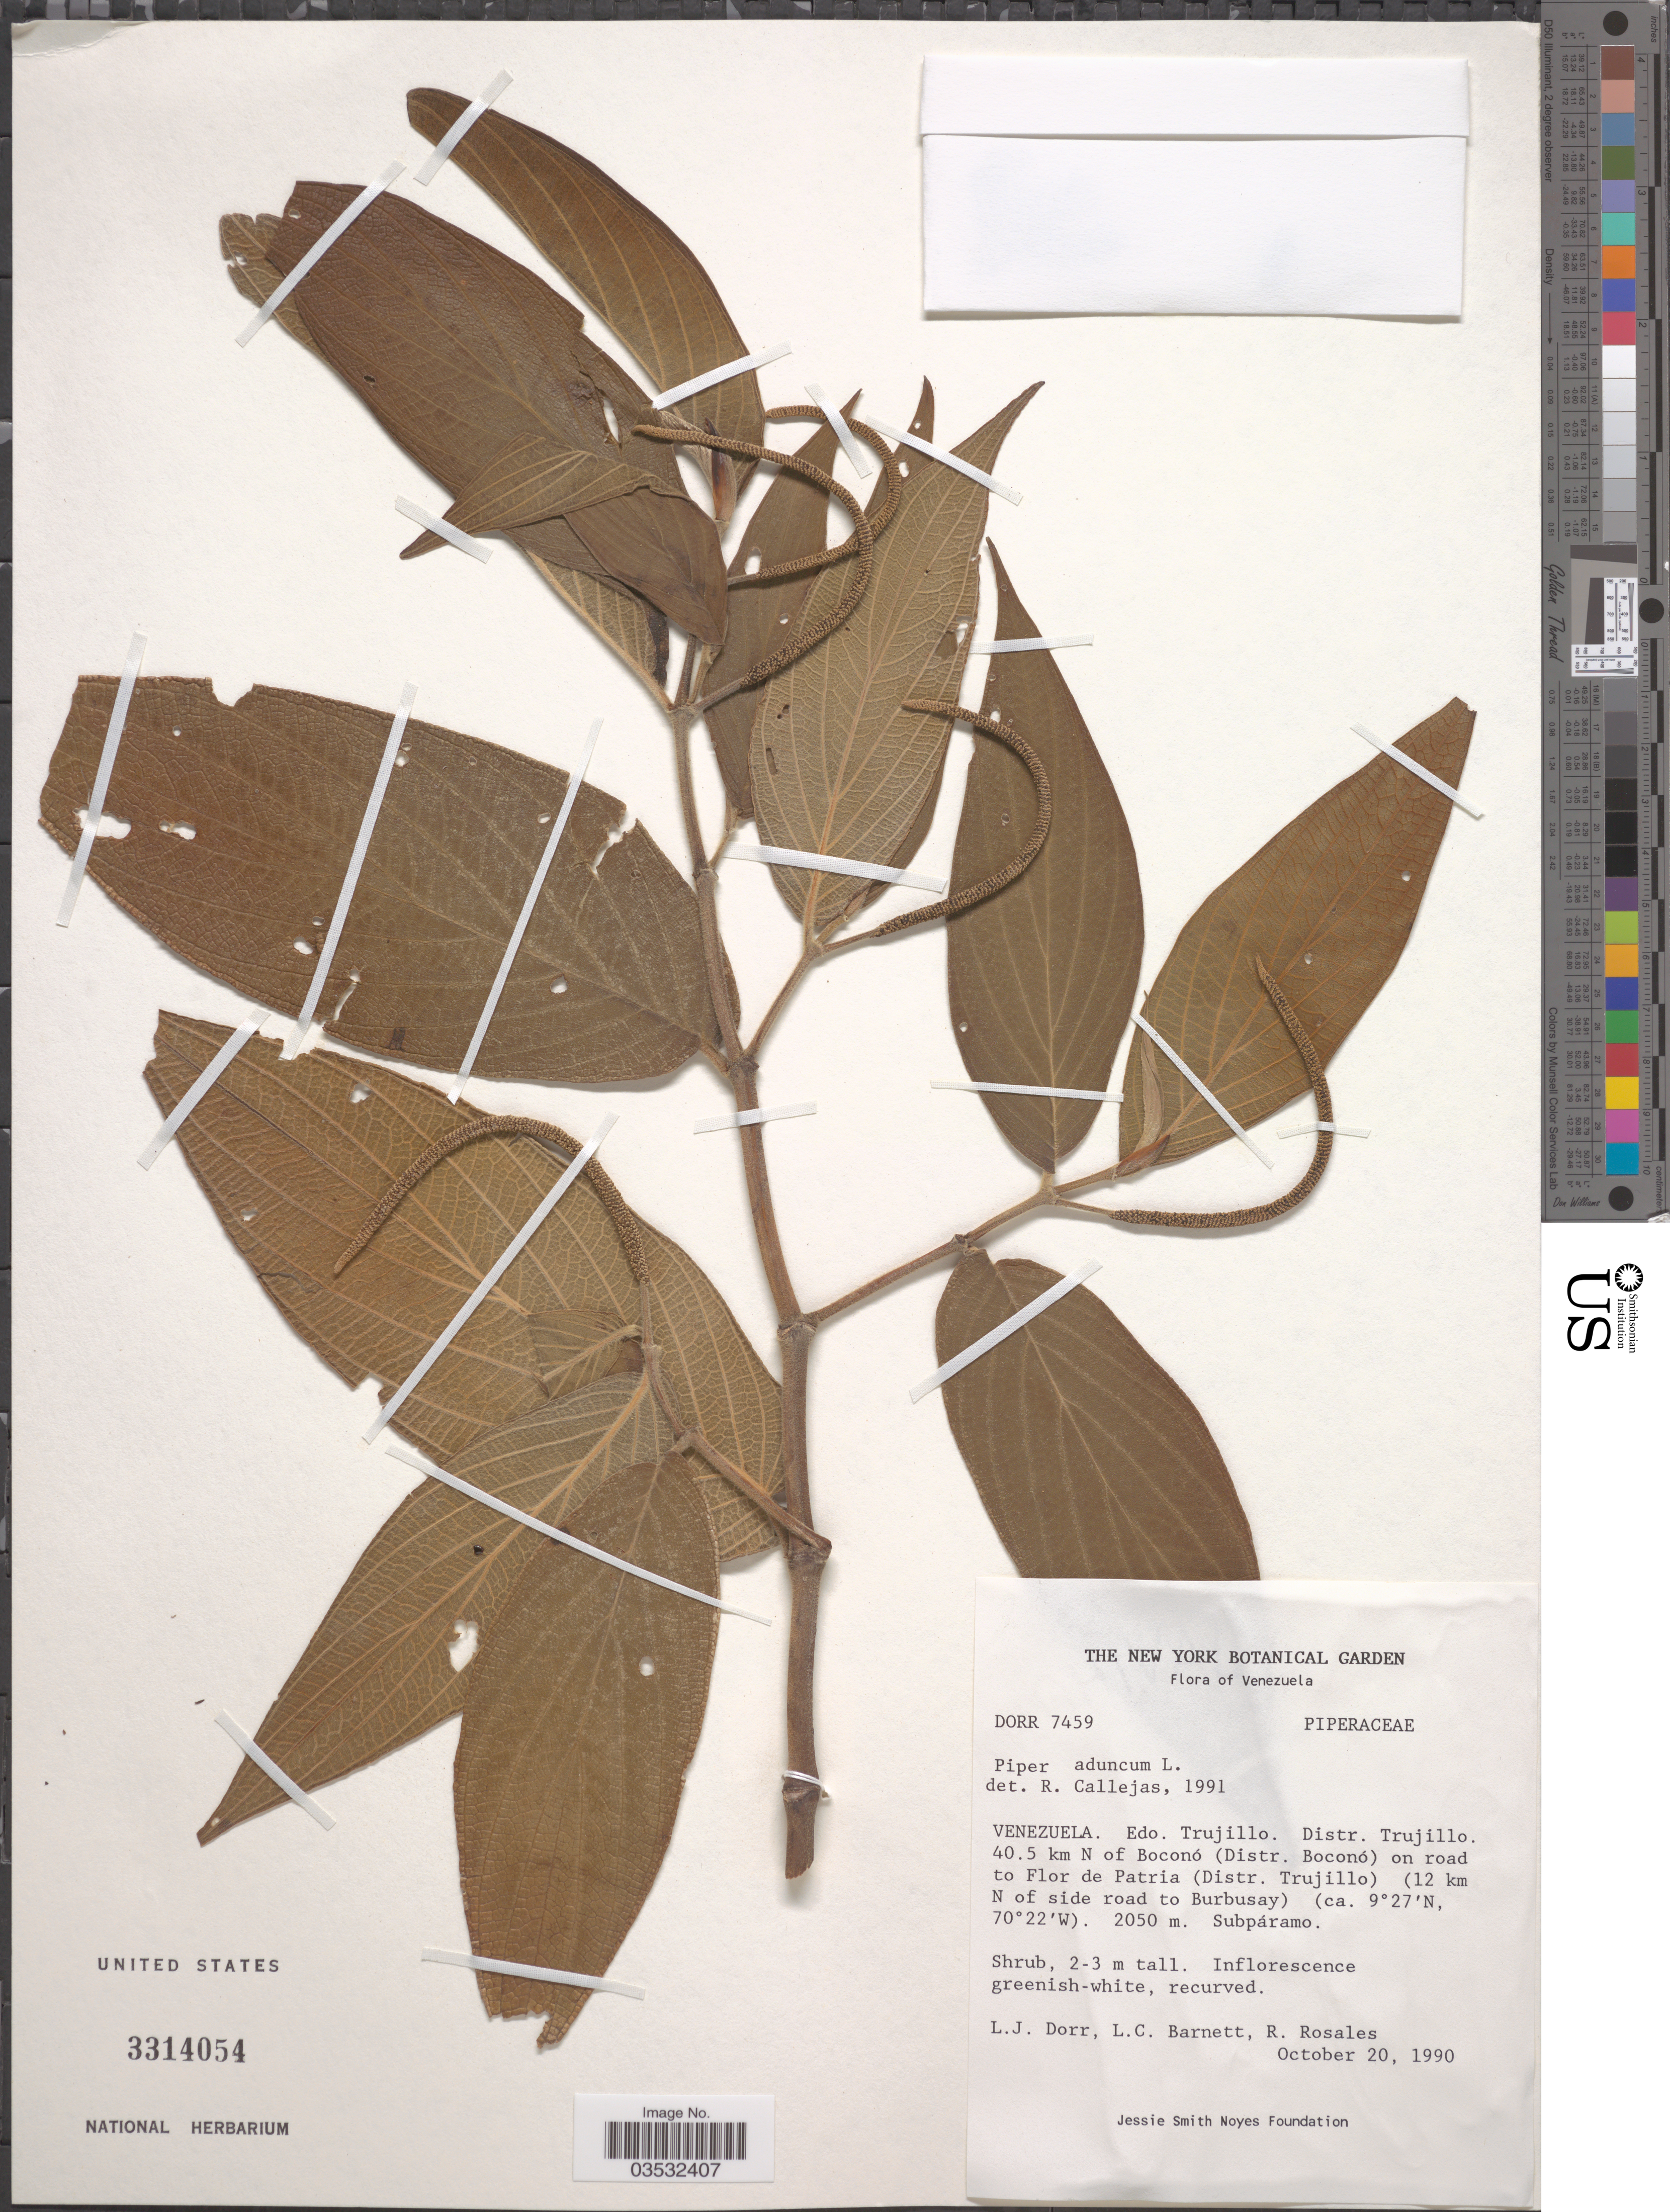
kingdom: Plantae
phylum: Tracheophyta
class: Magnoliopsida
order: Piperales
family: Piperaceae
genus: Piper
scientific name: Piper aduncum var. aduncum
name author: L.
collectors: L. J. Dorr, L. C. Barnett & R. Rosales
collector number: DORR7459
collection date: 1990-10-20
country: Venezuela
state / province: Trujillo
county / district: Trujillo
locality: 40.5 km N of Boconó (Distr. Boconó) on road to Flor de Patria (Distr. Trujillo) (12 km N of side road to Burbusay).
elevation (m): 2050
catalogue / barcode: US 3314054